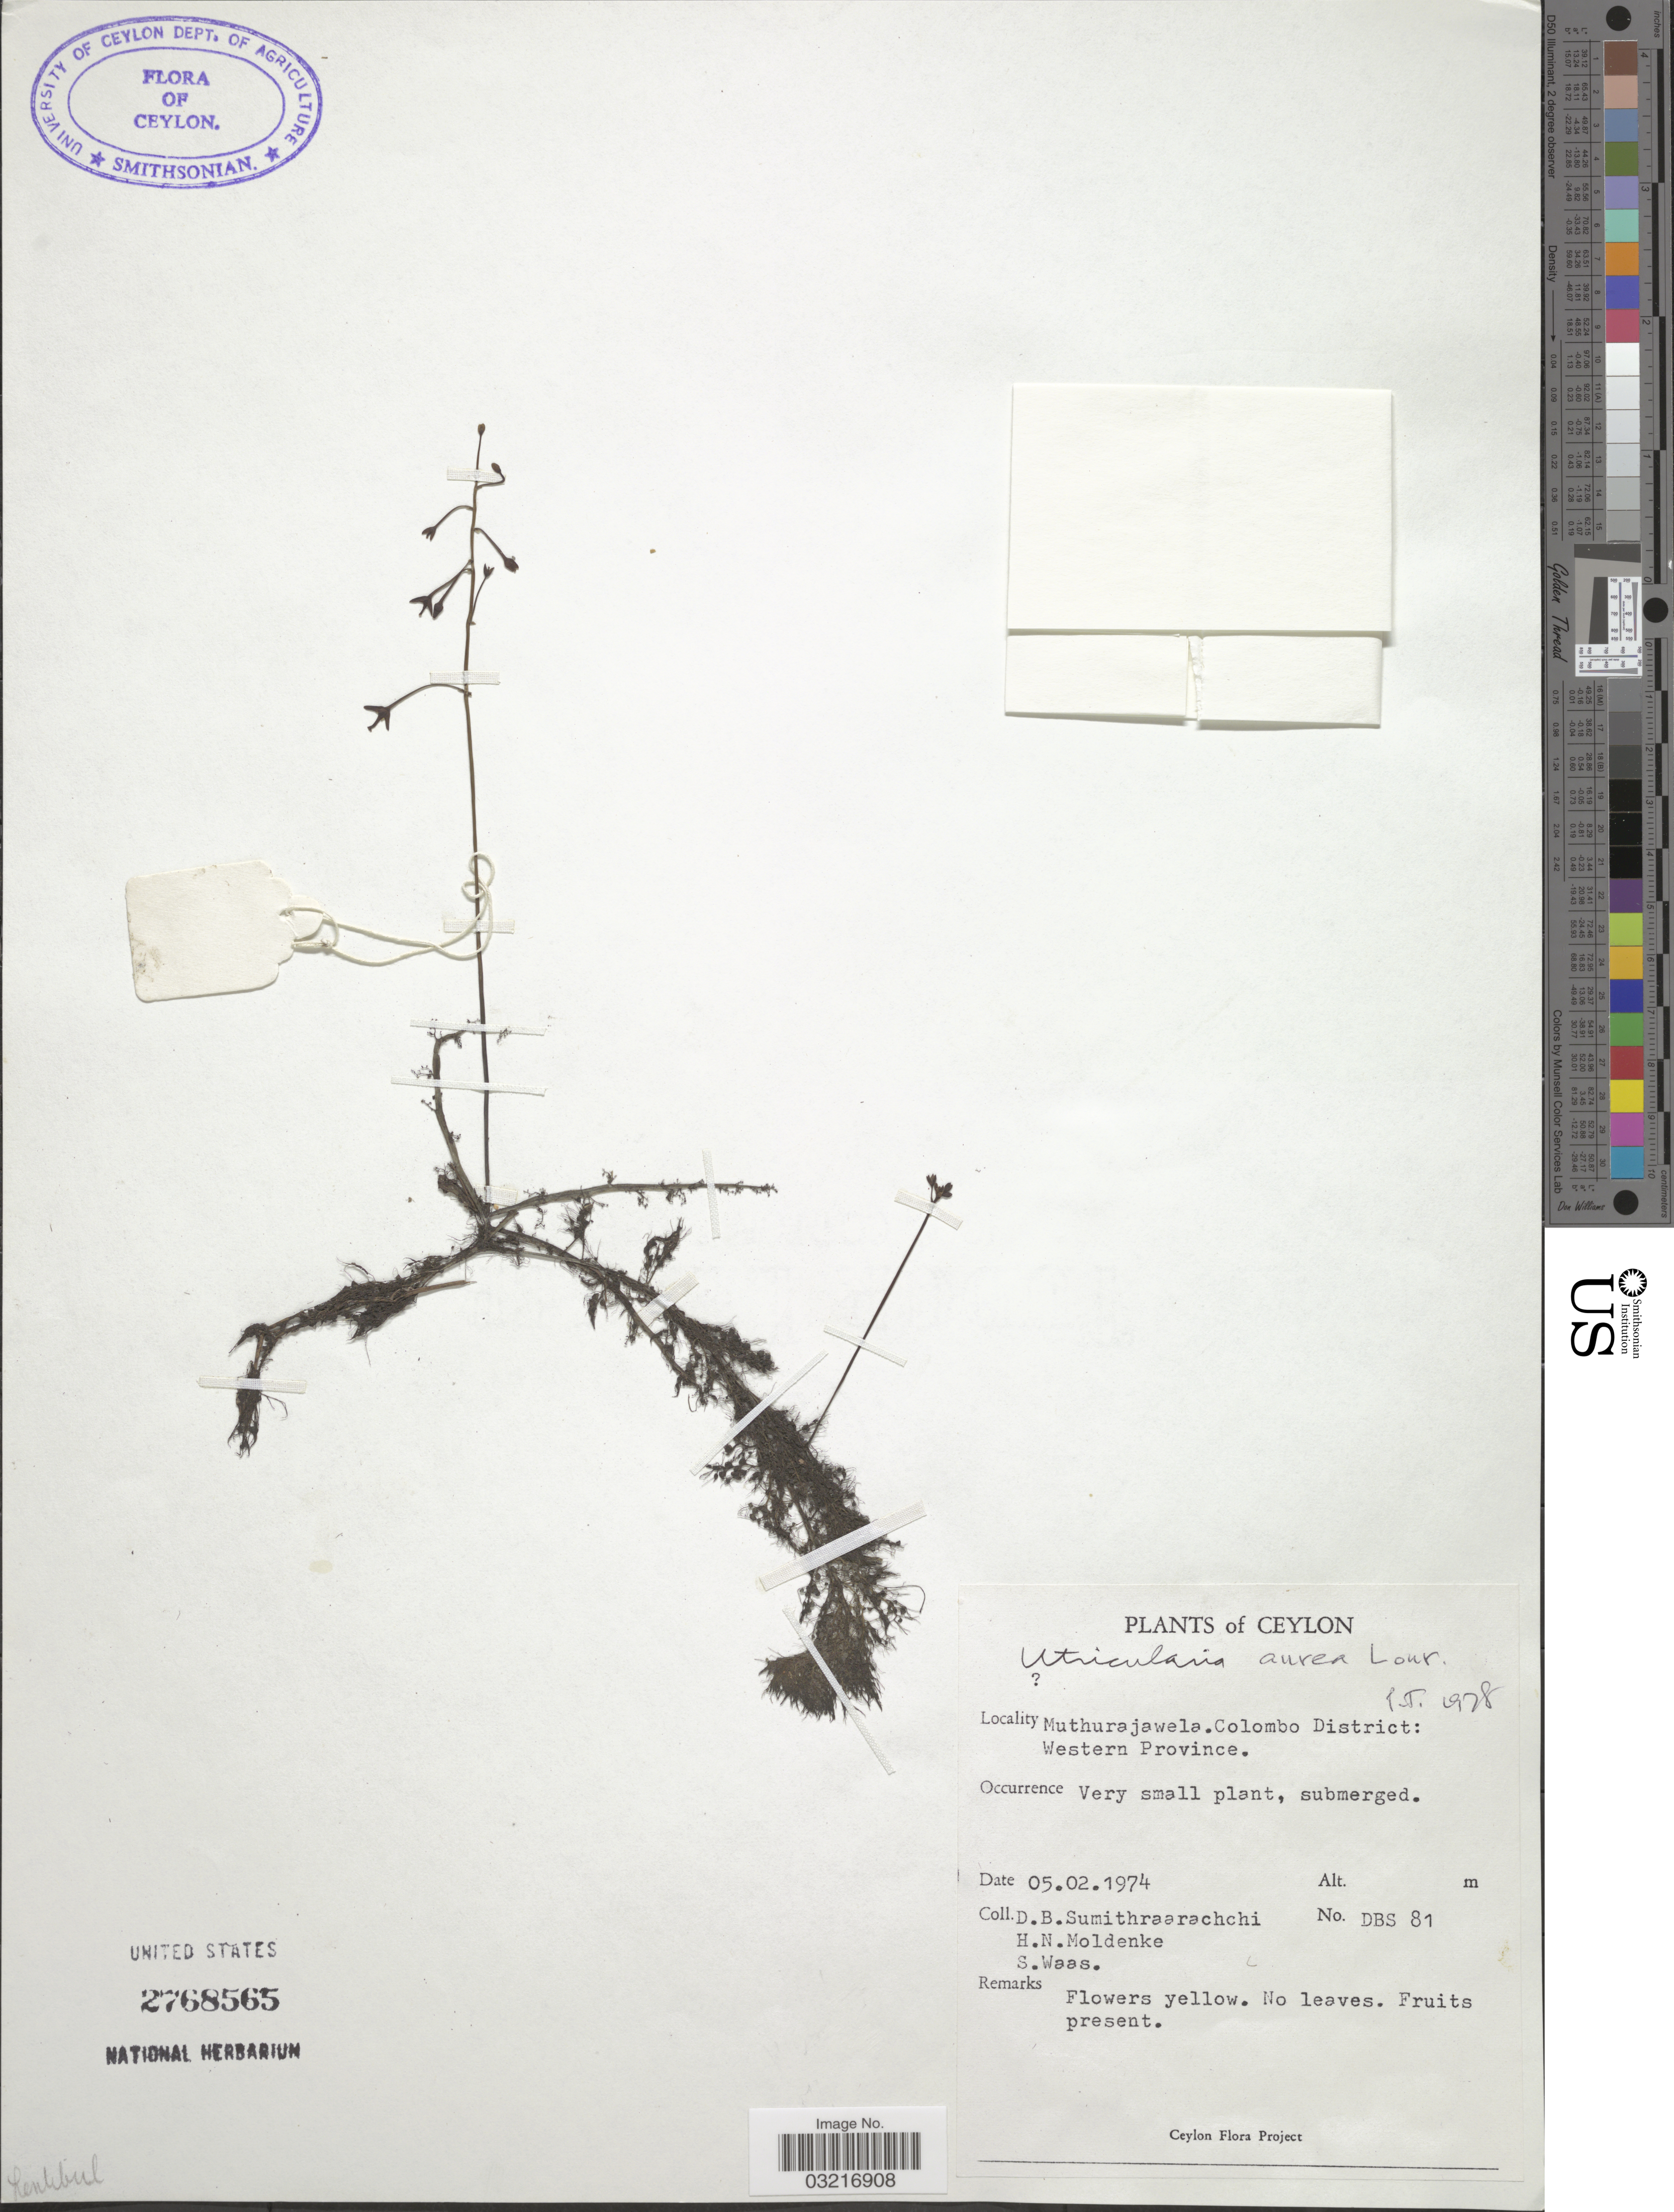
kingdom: Plantae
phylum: Tracheophyta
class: Magnoliopsida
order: Lamiales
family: Lentibulariaceae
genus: Utricularia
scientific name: Utricularia aurea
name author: Lour.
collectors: D. B. Sumithraarachchi, H. N. Moldenke & S. Waas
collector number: DBS81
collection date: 1974-02-05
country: Sri Lanka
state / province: Western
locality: Ceylon, Muthurajawela. Colombo District.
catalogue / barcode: US 2768565